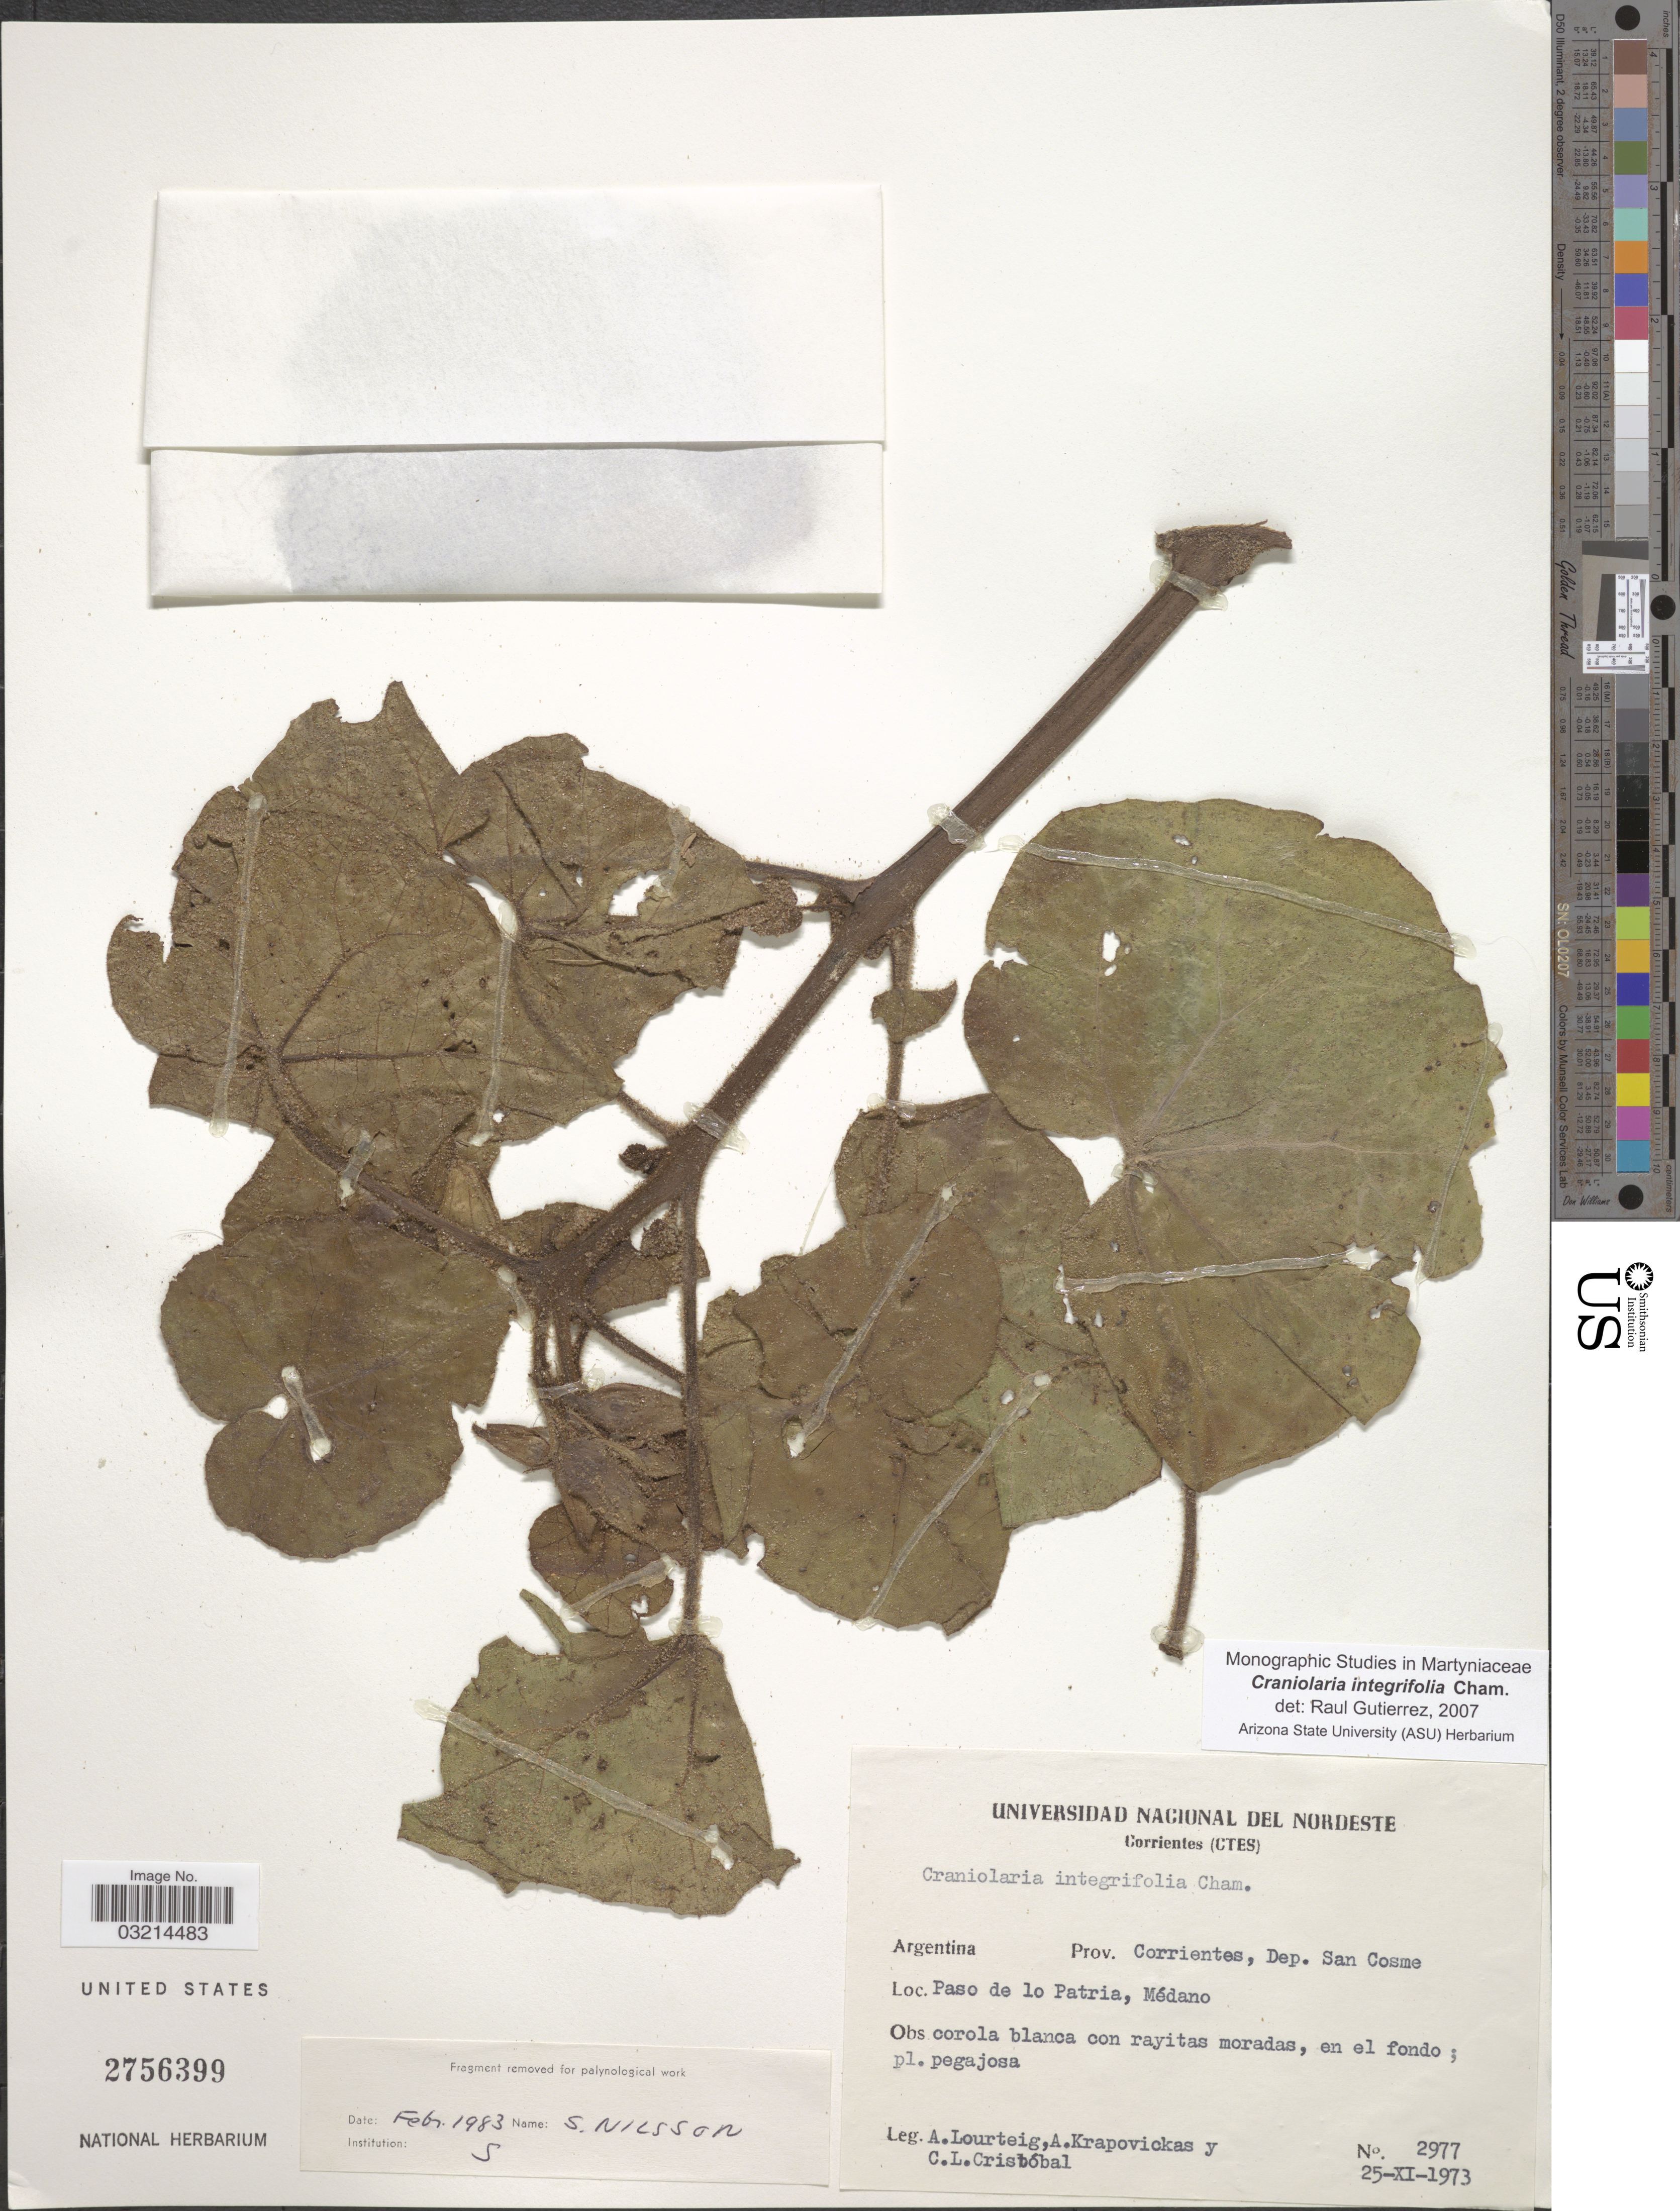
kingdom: Plantae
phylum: Tracheophyta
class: Magnoliopsida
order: Lamiales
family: Martyniaceae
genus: Craniolaria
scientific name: Craniolaria integrifolia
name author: Cham.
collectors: A. Lourteig, A. Krapovickas & C. L. Cristóbal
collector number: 2977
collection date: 1973-11-25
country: Argentina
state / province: Corrientes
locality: Dep. San Cosme, Paso de lo Patria, Médano.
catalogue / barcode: US 2756399